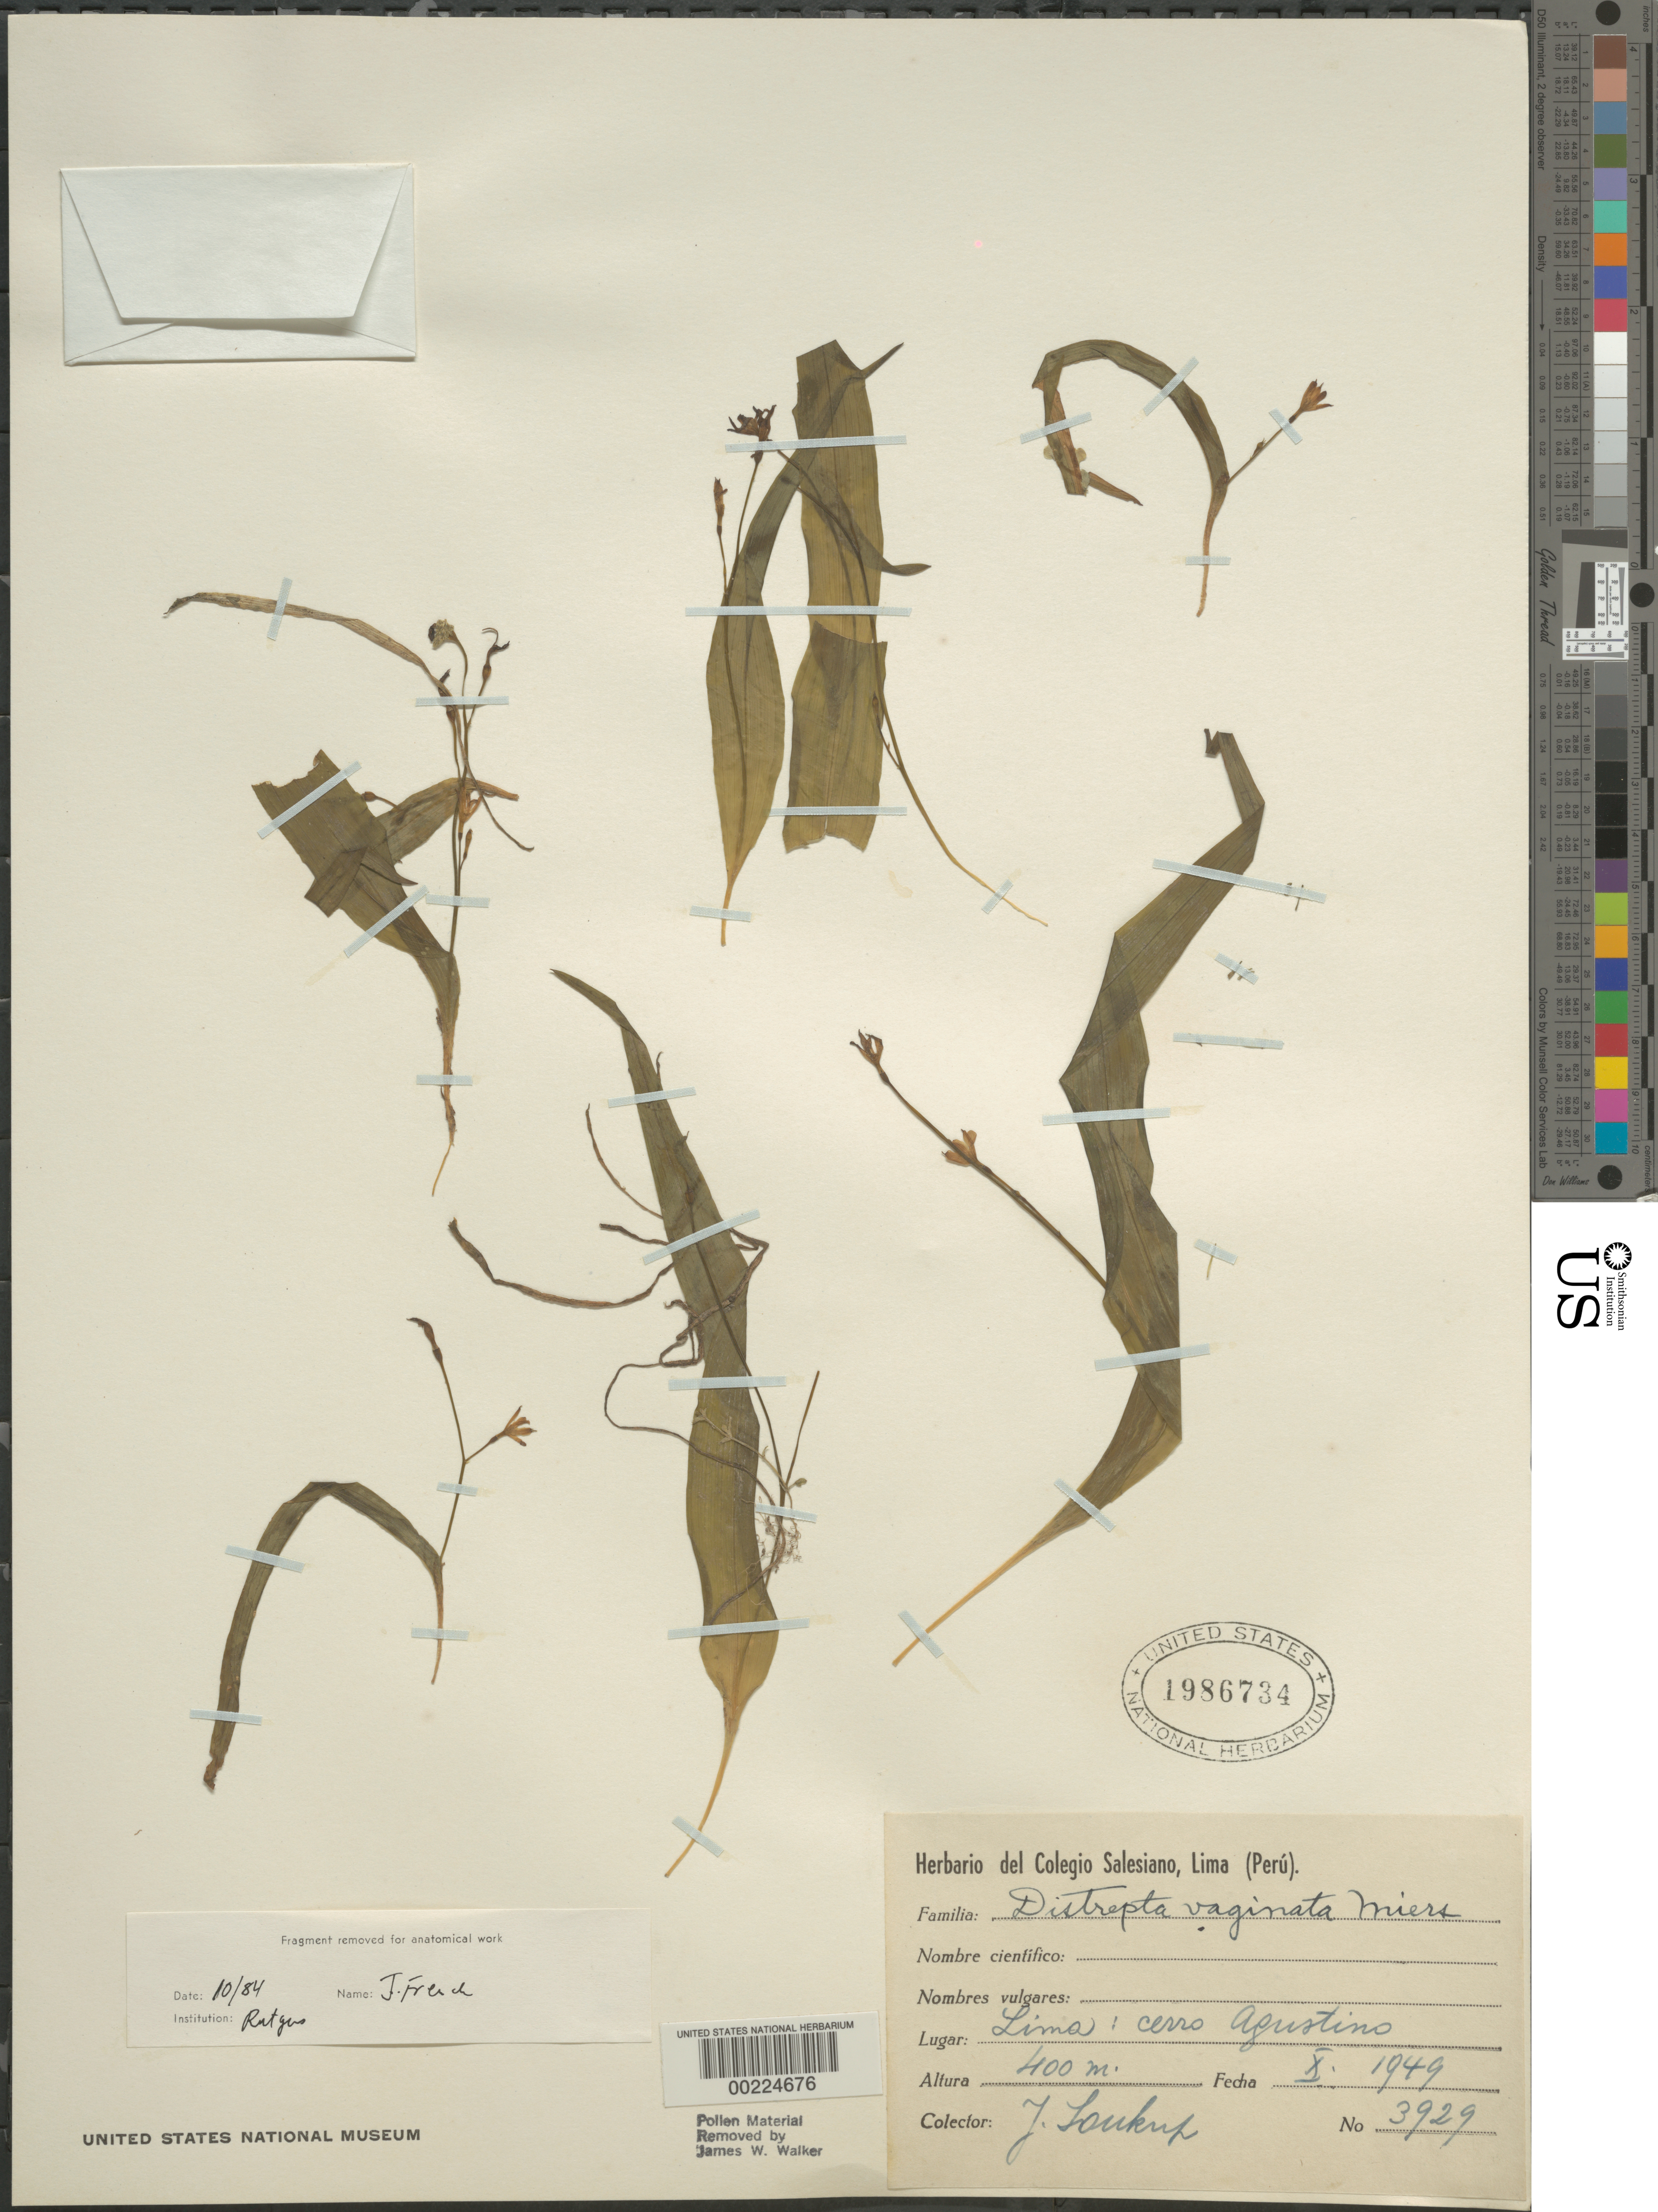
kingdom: Plantae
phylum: Tracheophyta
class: Liliopsida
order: Asparagales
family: Tecophilaeaceae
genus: Tecophilaea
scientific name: Tecophilaea violiflora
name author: Bertero ex Colla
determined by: Strong, Mark T., (BOT), Smithsonian Institution - National Museum of Natural History (UNITED STATES)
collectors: J. J. Soukup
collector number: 3929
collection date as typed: Oct 1949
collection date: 1949-10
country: Peru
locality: Lima: Cerro Augustino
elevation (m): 400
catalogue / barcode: US 1986734